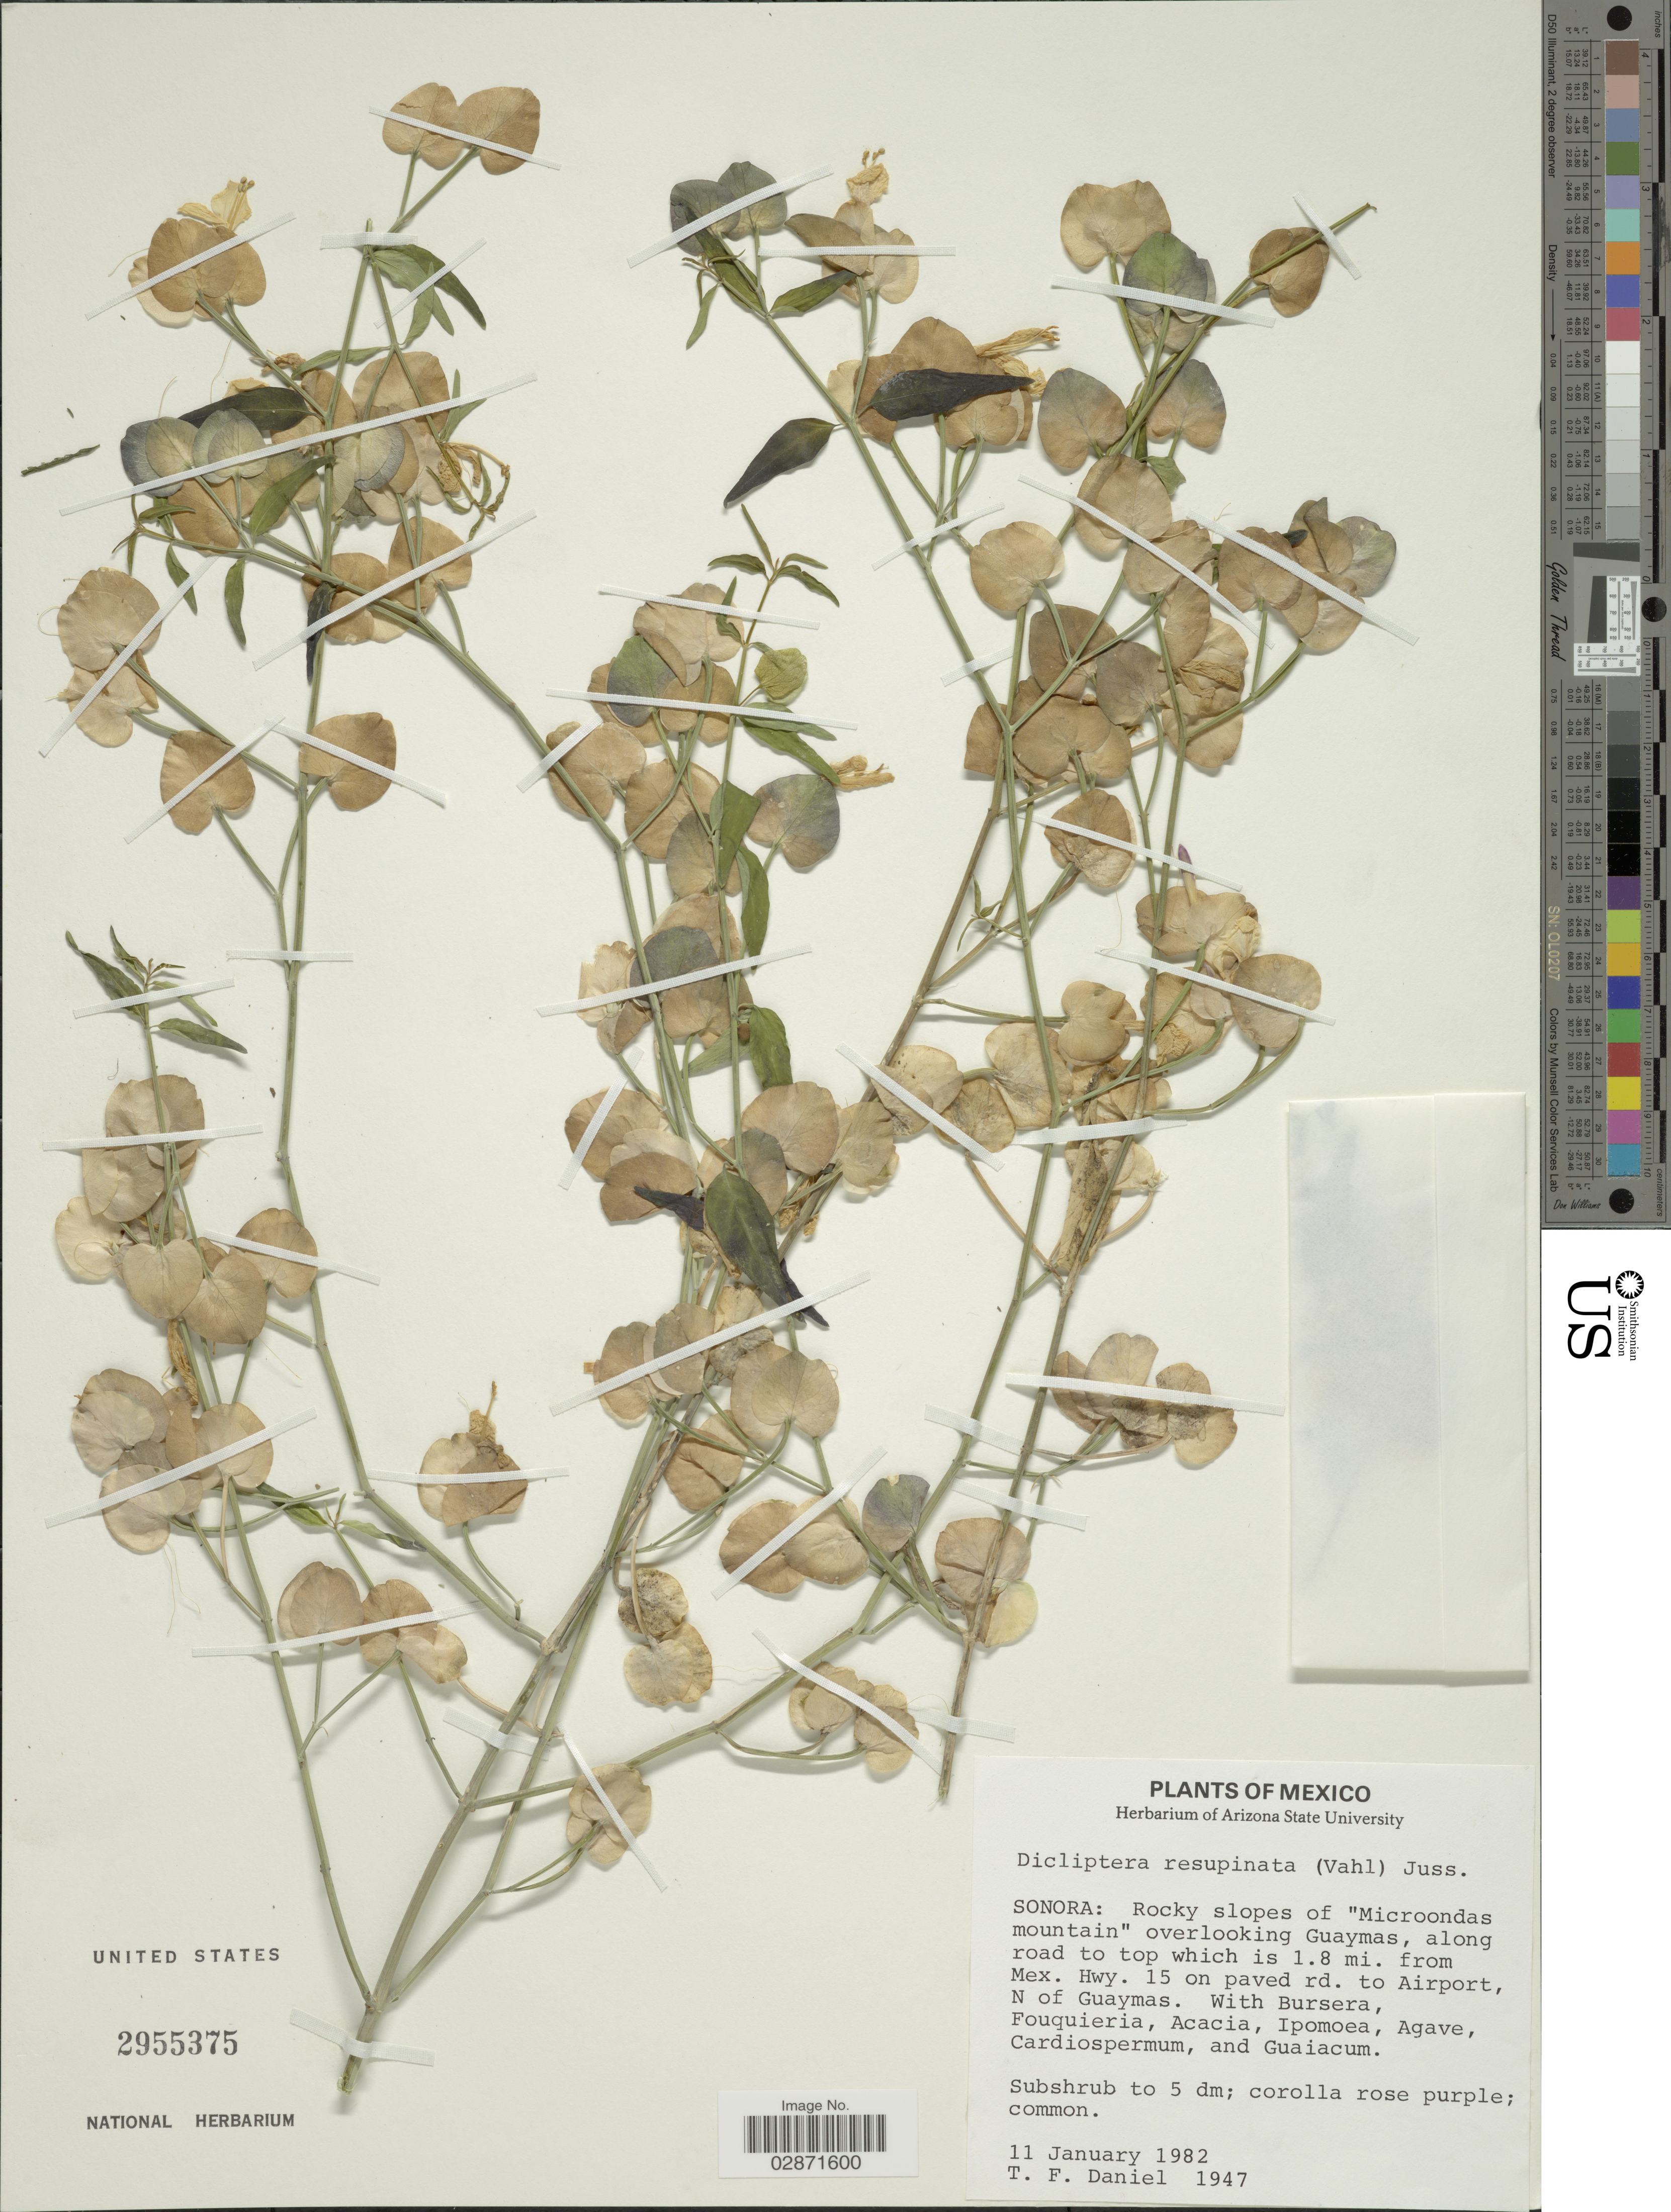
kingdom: Plantae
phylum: Tracheophyta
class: Magnoliopsida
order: Lamiales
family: Acanthaceae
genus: Dicliptera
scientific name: Dicliptera resupinata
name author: (Vahl) Juss.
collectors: T. F. Daniel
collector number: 1947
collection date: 1982-01-11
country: Mexico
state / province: Sonora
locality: Rocky slopes of "Microondas mountain" overlooking Guaymas, along road to top which is 1.8 mi. from Mex. Hwy. 15 on paved rd. to Airport, N of Guaymas.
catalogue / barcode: US 2955375